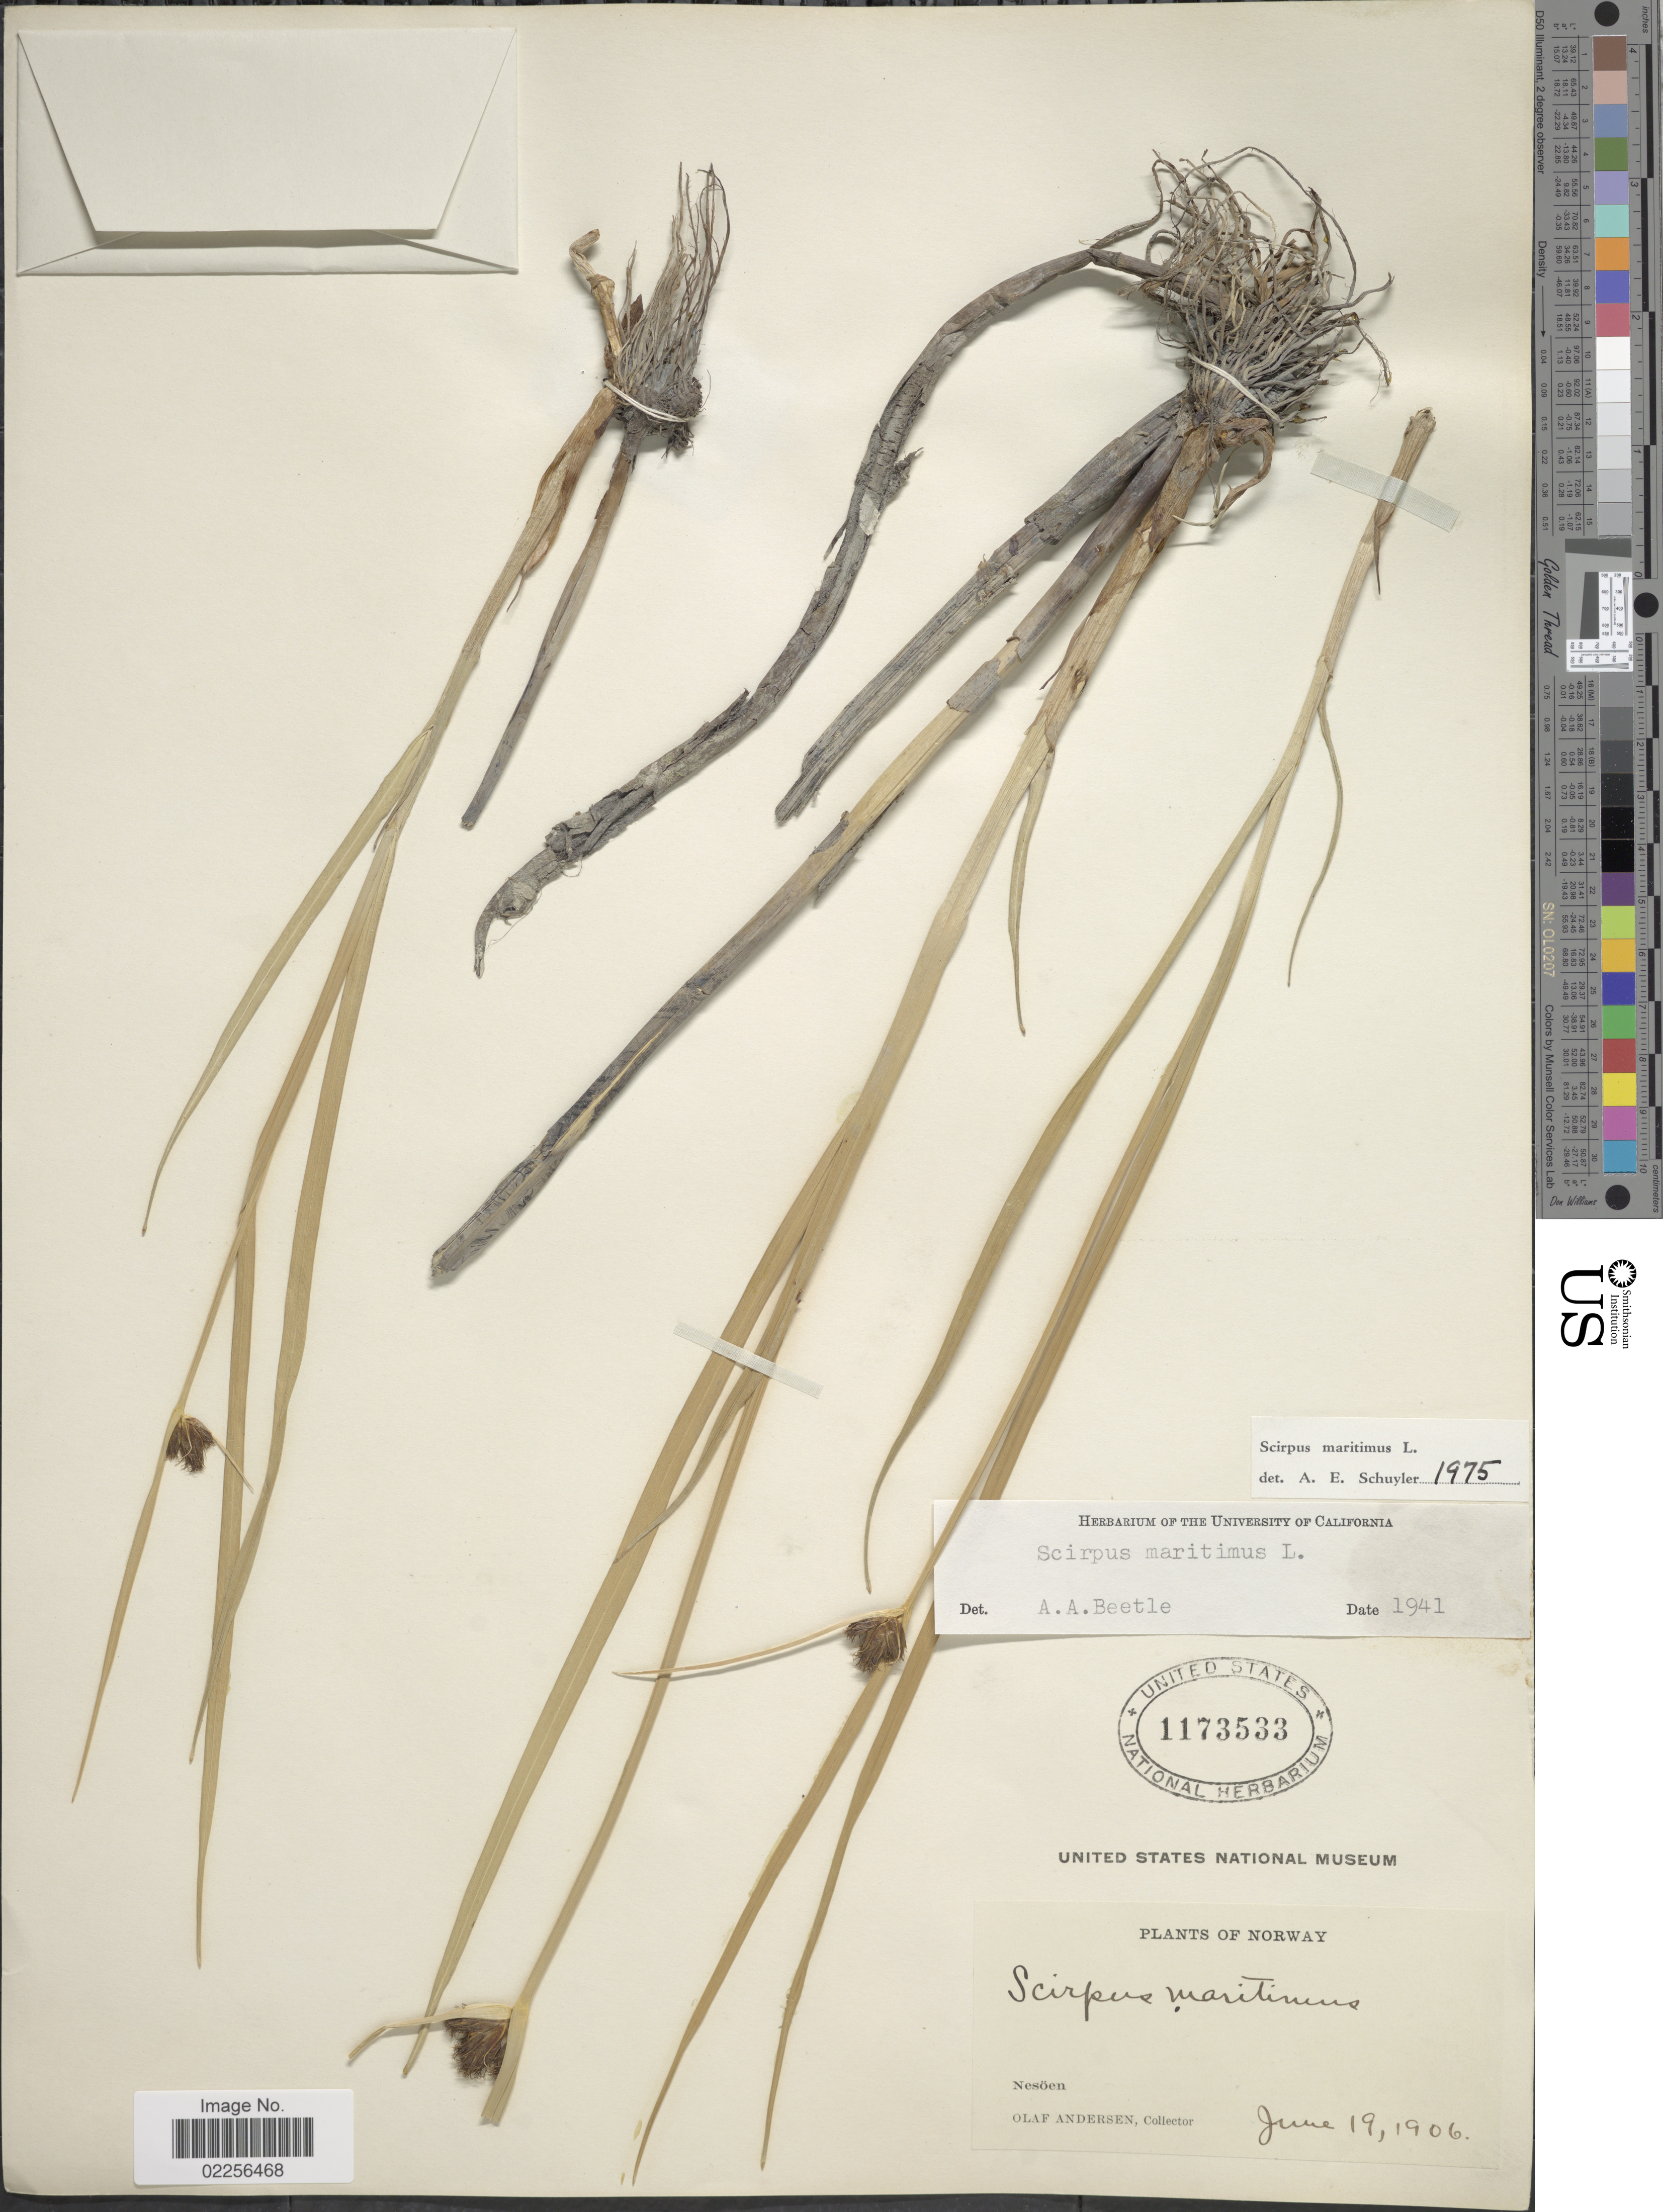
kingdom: Plantae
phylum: Tracheophyta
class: Liliopsida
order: Poales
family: Cyperaceae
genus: Bolboschoenus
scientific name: Bolboschoenus maritimus subsp. maritimus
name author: (L.) Palla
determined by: Strong, Mark T., (BOT), Smithsonian Institution - National Museum of Natural History (UNITED STATES)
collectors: O. Andersen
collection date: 1906-06-19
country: Norway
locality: Nesoen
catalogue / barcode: US 1173533